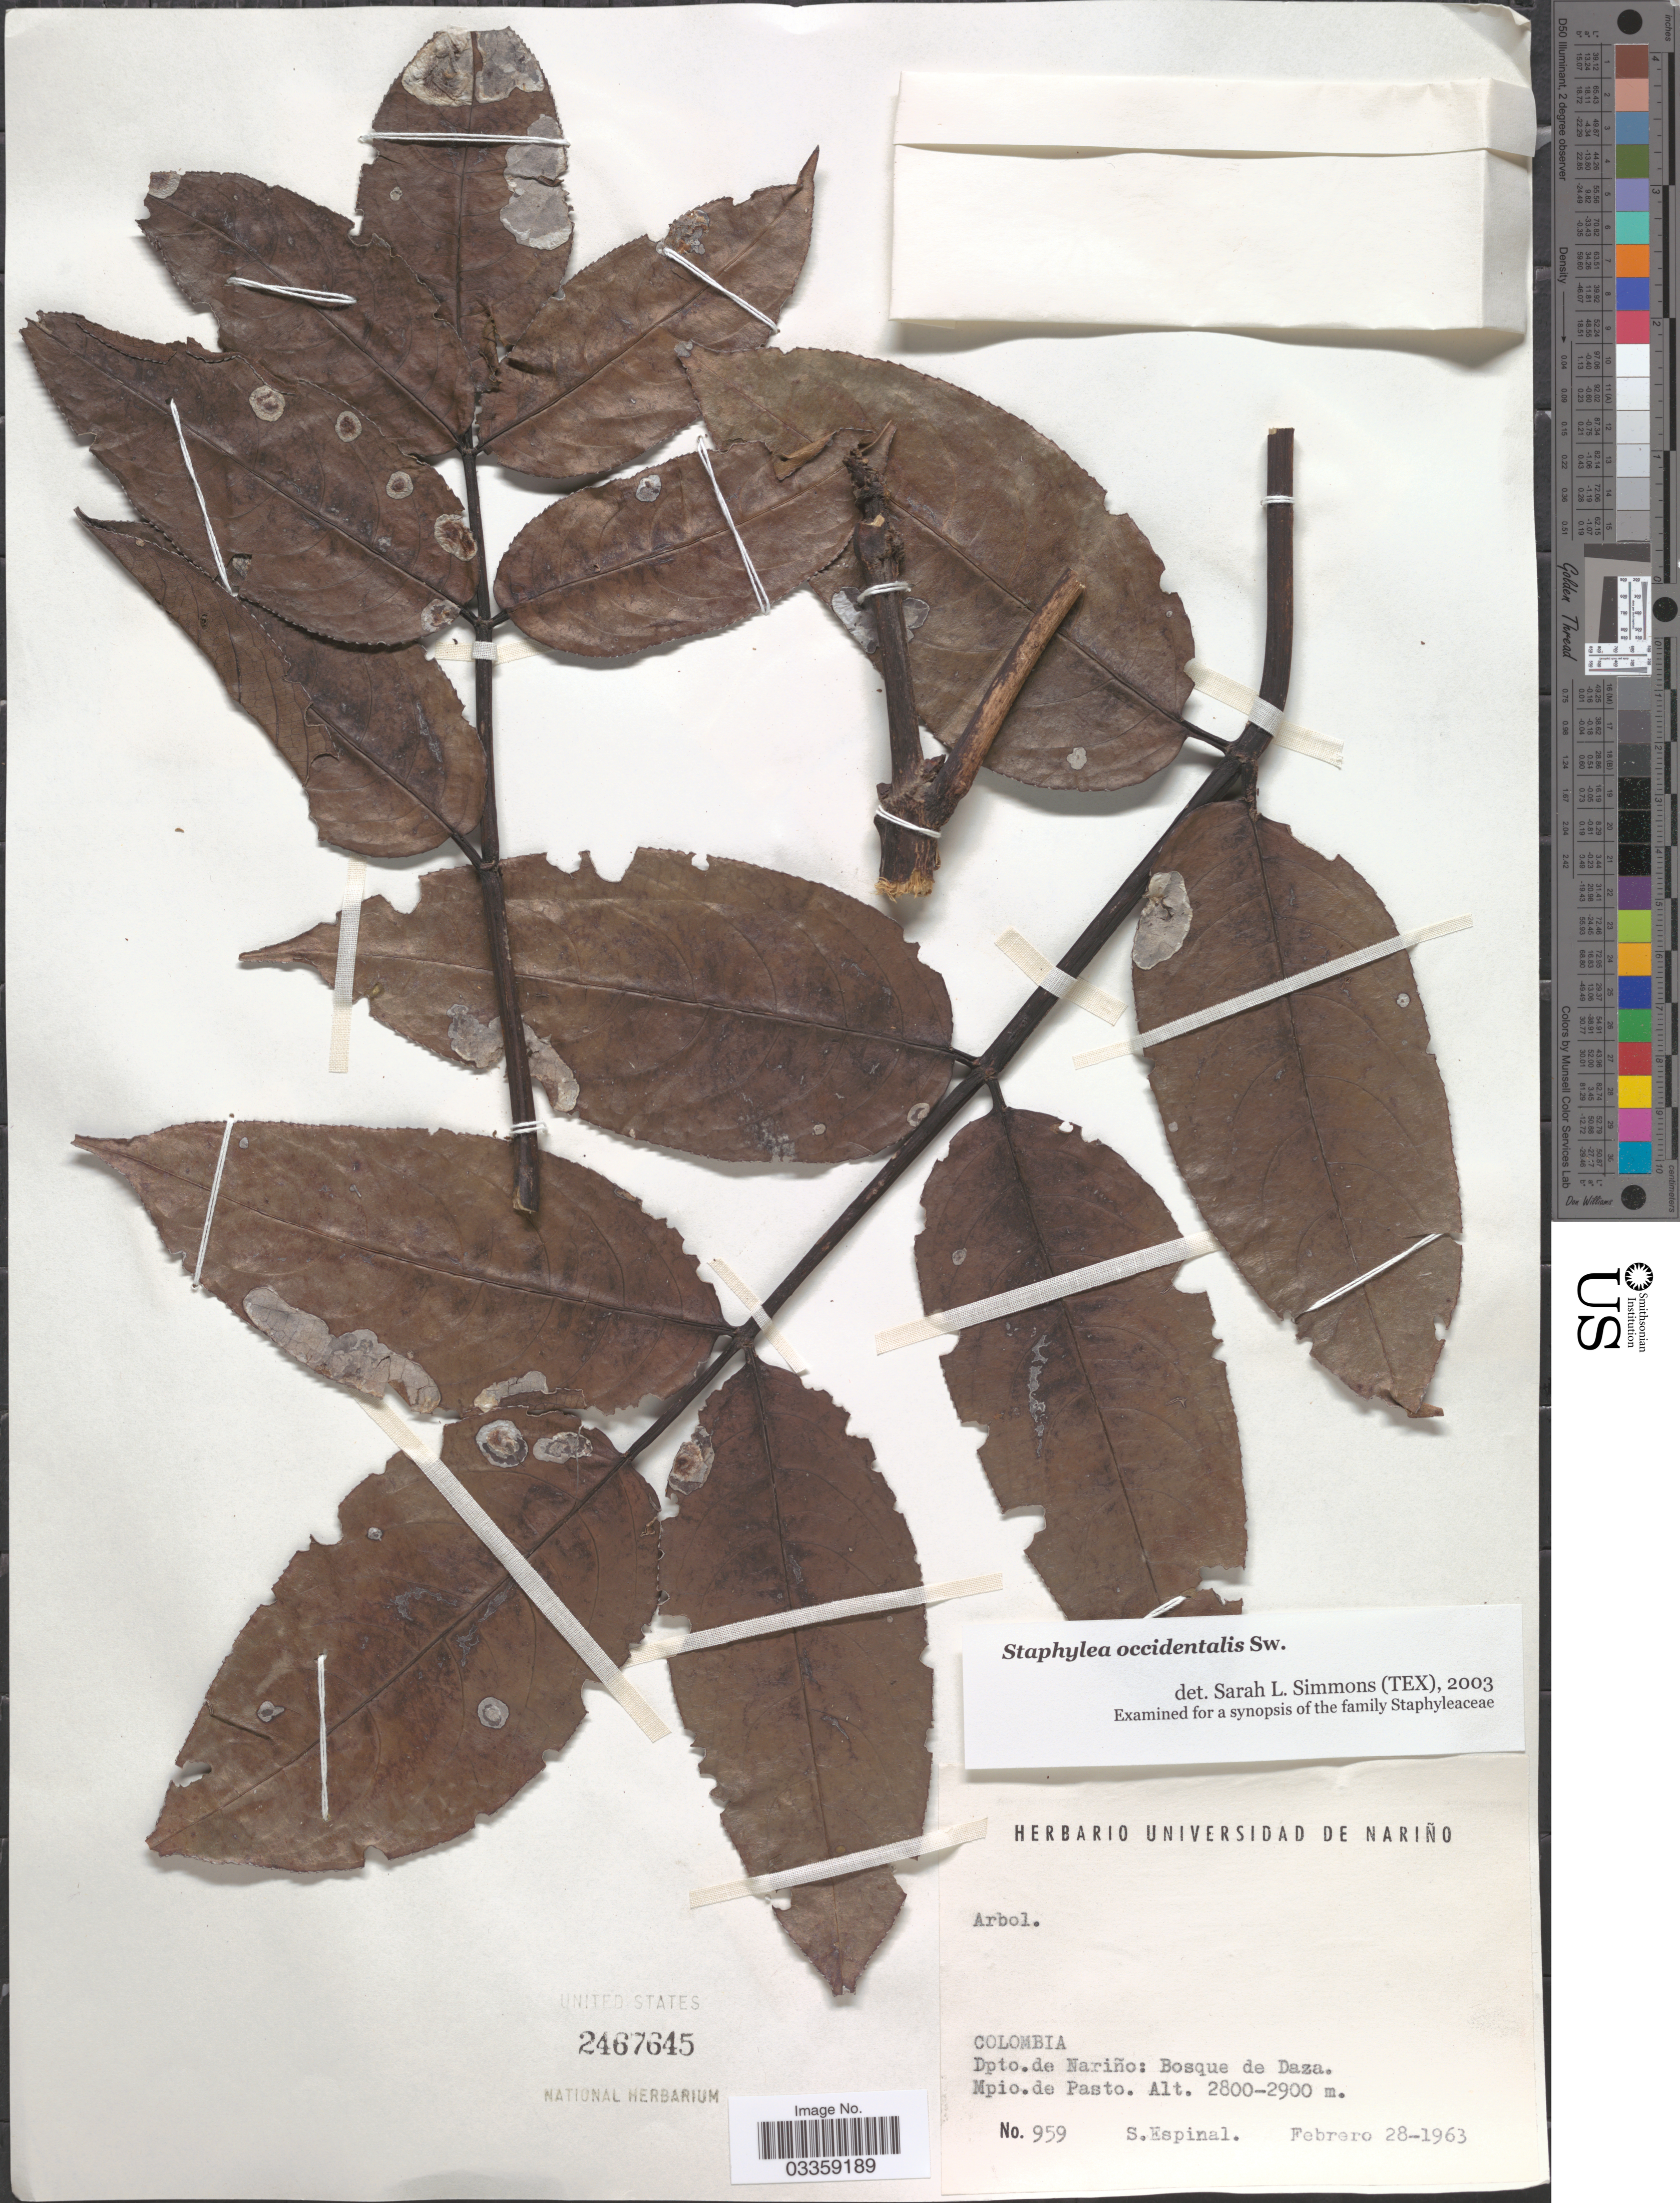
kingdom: Plantae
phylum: Tracheophyta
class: Magnoliopsida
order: Crossosomatales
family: Staphyleaceae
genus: Turpinia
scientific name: Turpinia occidentalis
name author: (Sw.) G. Don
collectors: S. Espinal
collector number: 959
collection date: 1963-02-28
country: Colombia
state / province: Nariño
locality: Dpto. de Nariño: Bosque de Daza. Mpio. de Pasto.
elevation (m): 2800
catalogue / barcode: US 2467645